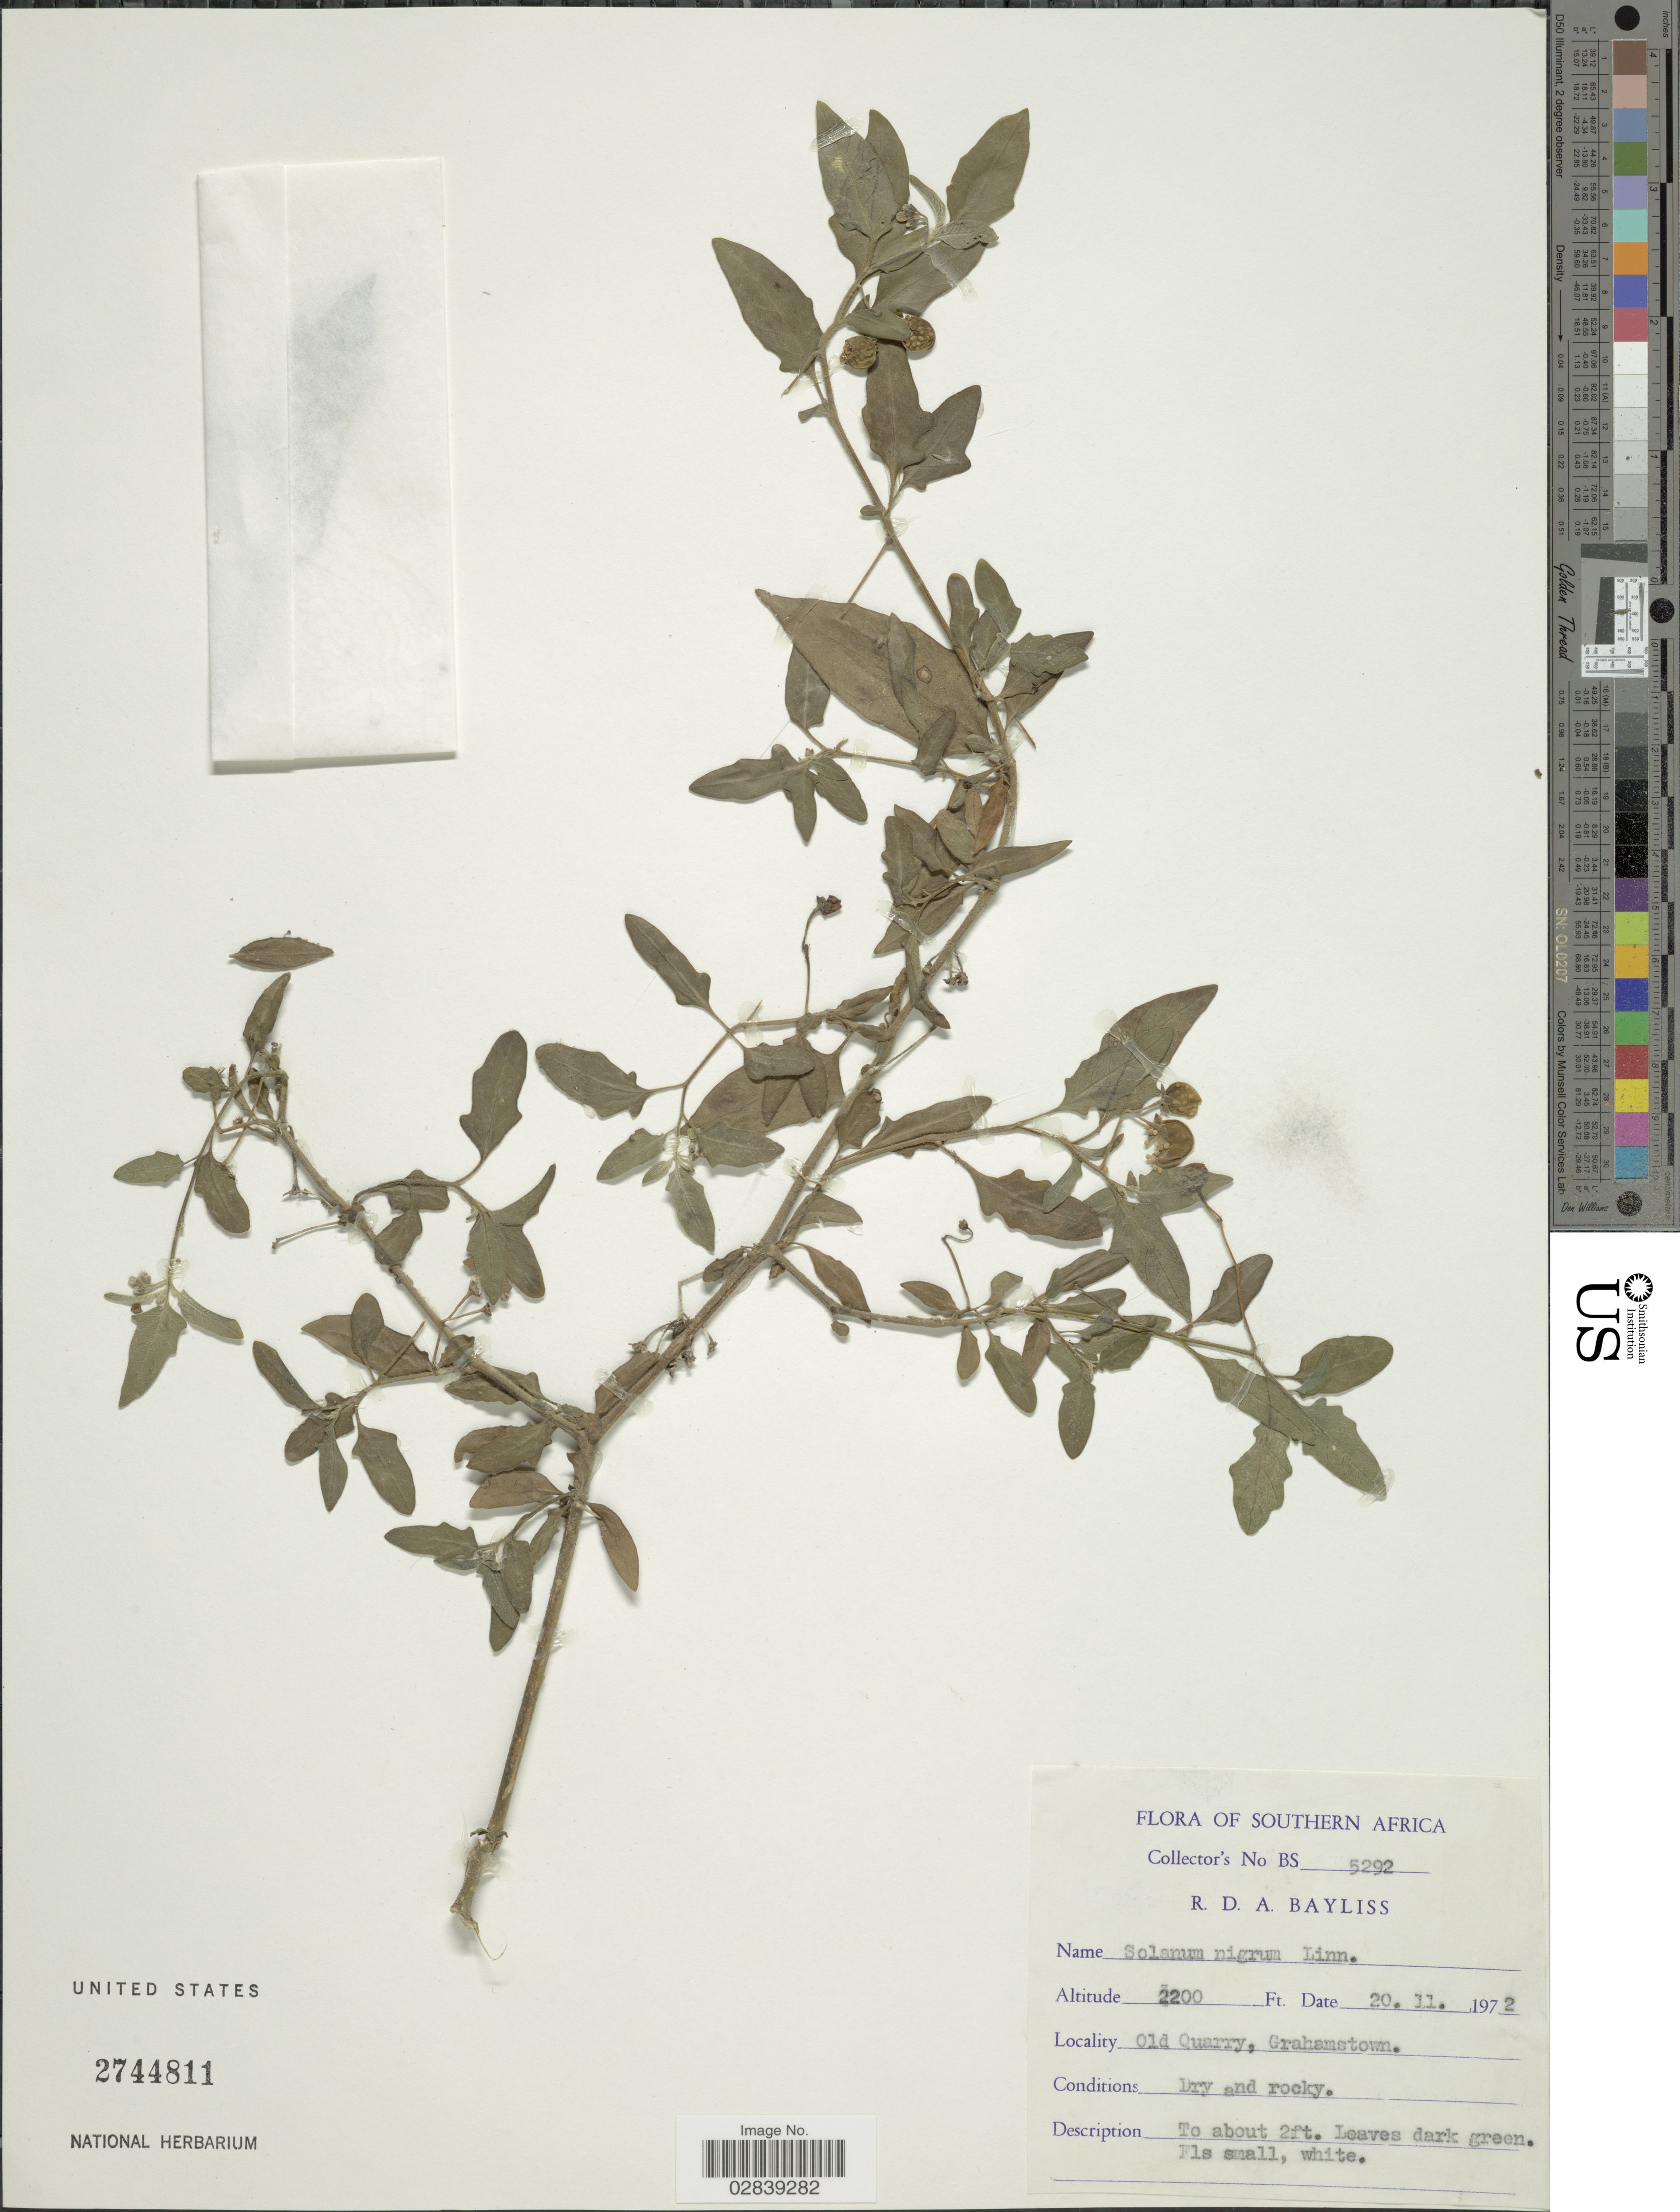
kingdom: Plantae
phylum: Tracheophyta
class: Magnoliopsida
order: Solanales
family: Solanaceae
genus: Solanum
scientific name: Solanum nigrum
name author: L.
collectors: R. Bayliss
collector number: BS5292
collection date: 1972-11-20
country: South Africa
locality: Southern Africa, Old Quarry, Grahamstown.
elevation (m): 671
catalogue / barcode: US 2744811